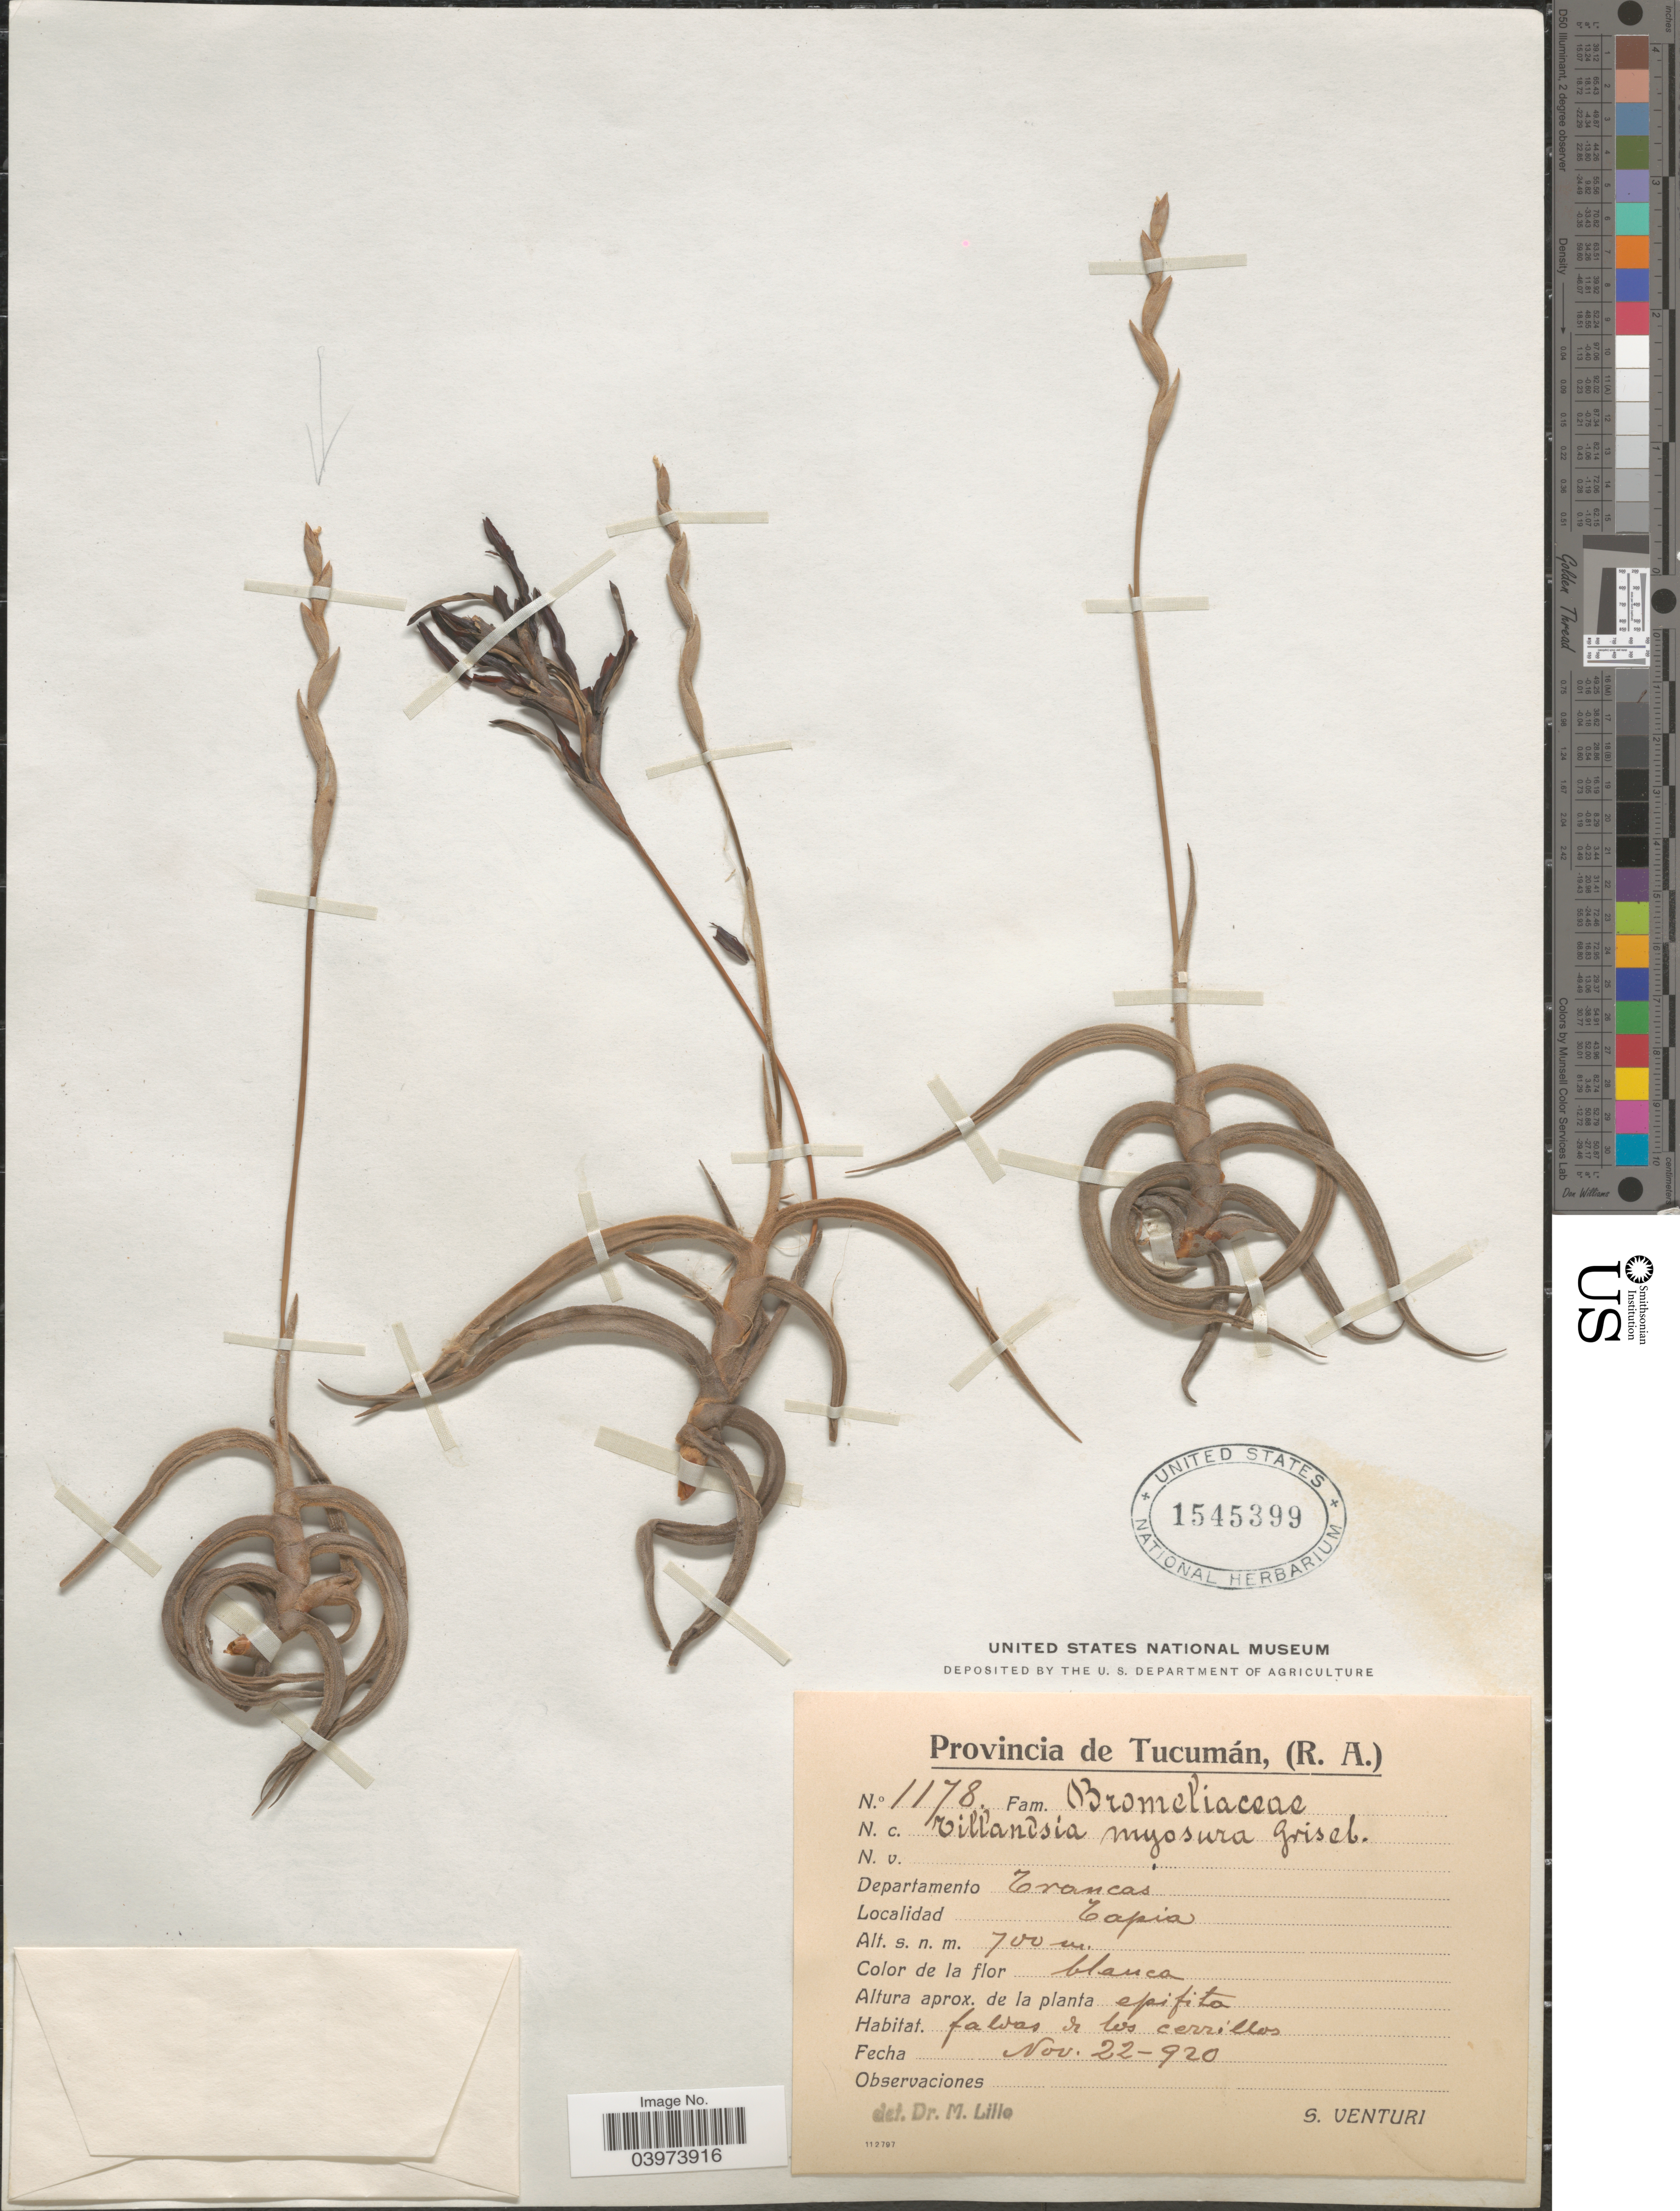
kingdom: Plantae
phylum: Tracheophyta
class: Liliopsida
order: Poales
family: Bromeliaceae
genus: Tillandsia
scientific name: Tillandsia pachyphylla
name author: Rossado & Donadio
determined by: Strong, Mark T., (BOT), Smithsonian Institution - National Museum of Natural History (UNITED STATES)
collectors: S. Venturi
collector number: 1178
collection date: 1920-11-22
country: Argentina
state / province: Tucuman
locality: Departamento Trancas. Tapia.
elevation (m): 700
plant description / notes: Cited as a paratype by Rossado et al., Phytotaxa 756 (1): 53. 2026, legit S. Venturi 1178 (Argentina).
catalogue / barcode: US 1545399